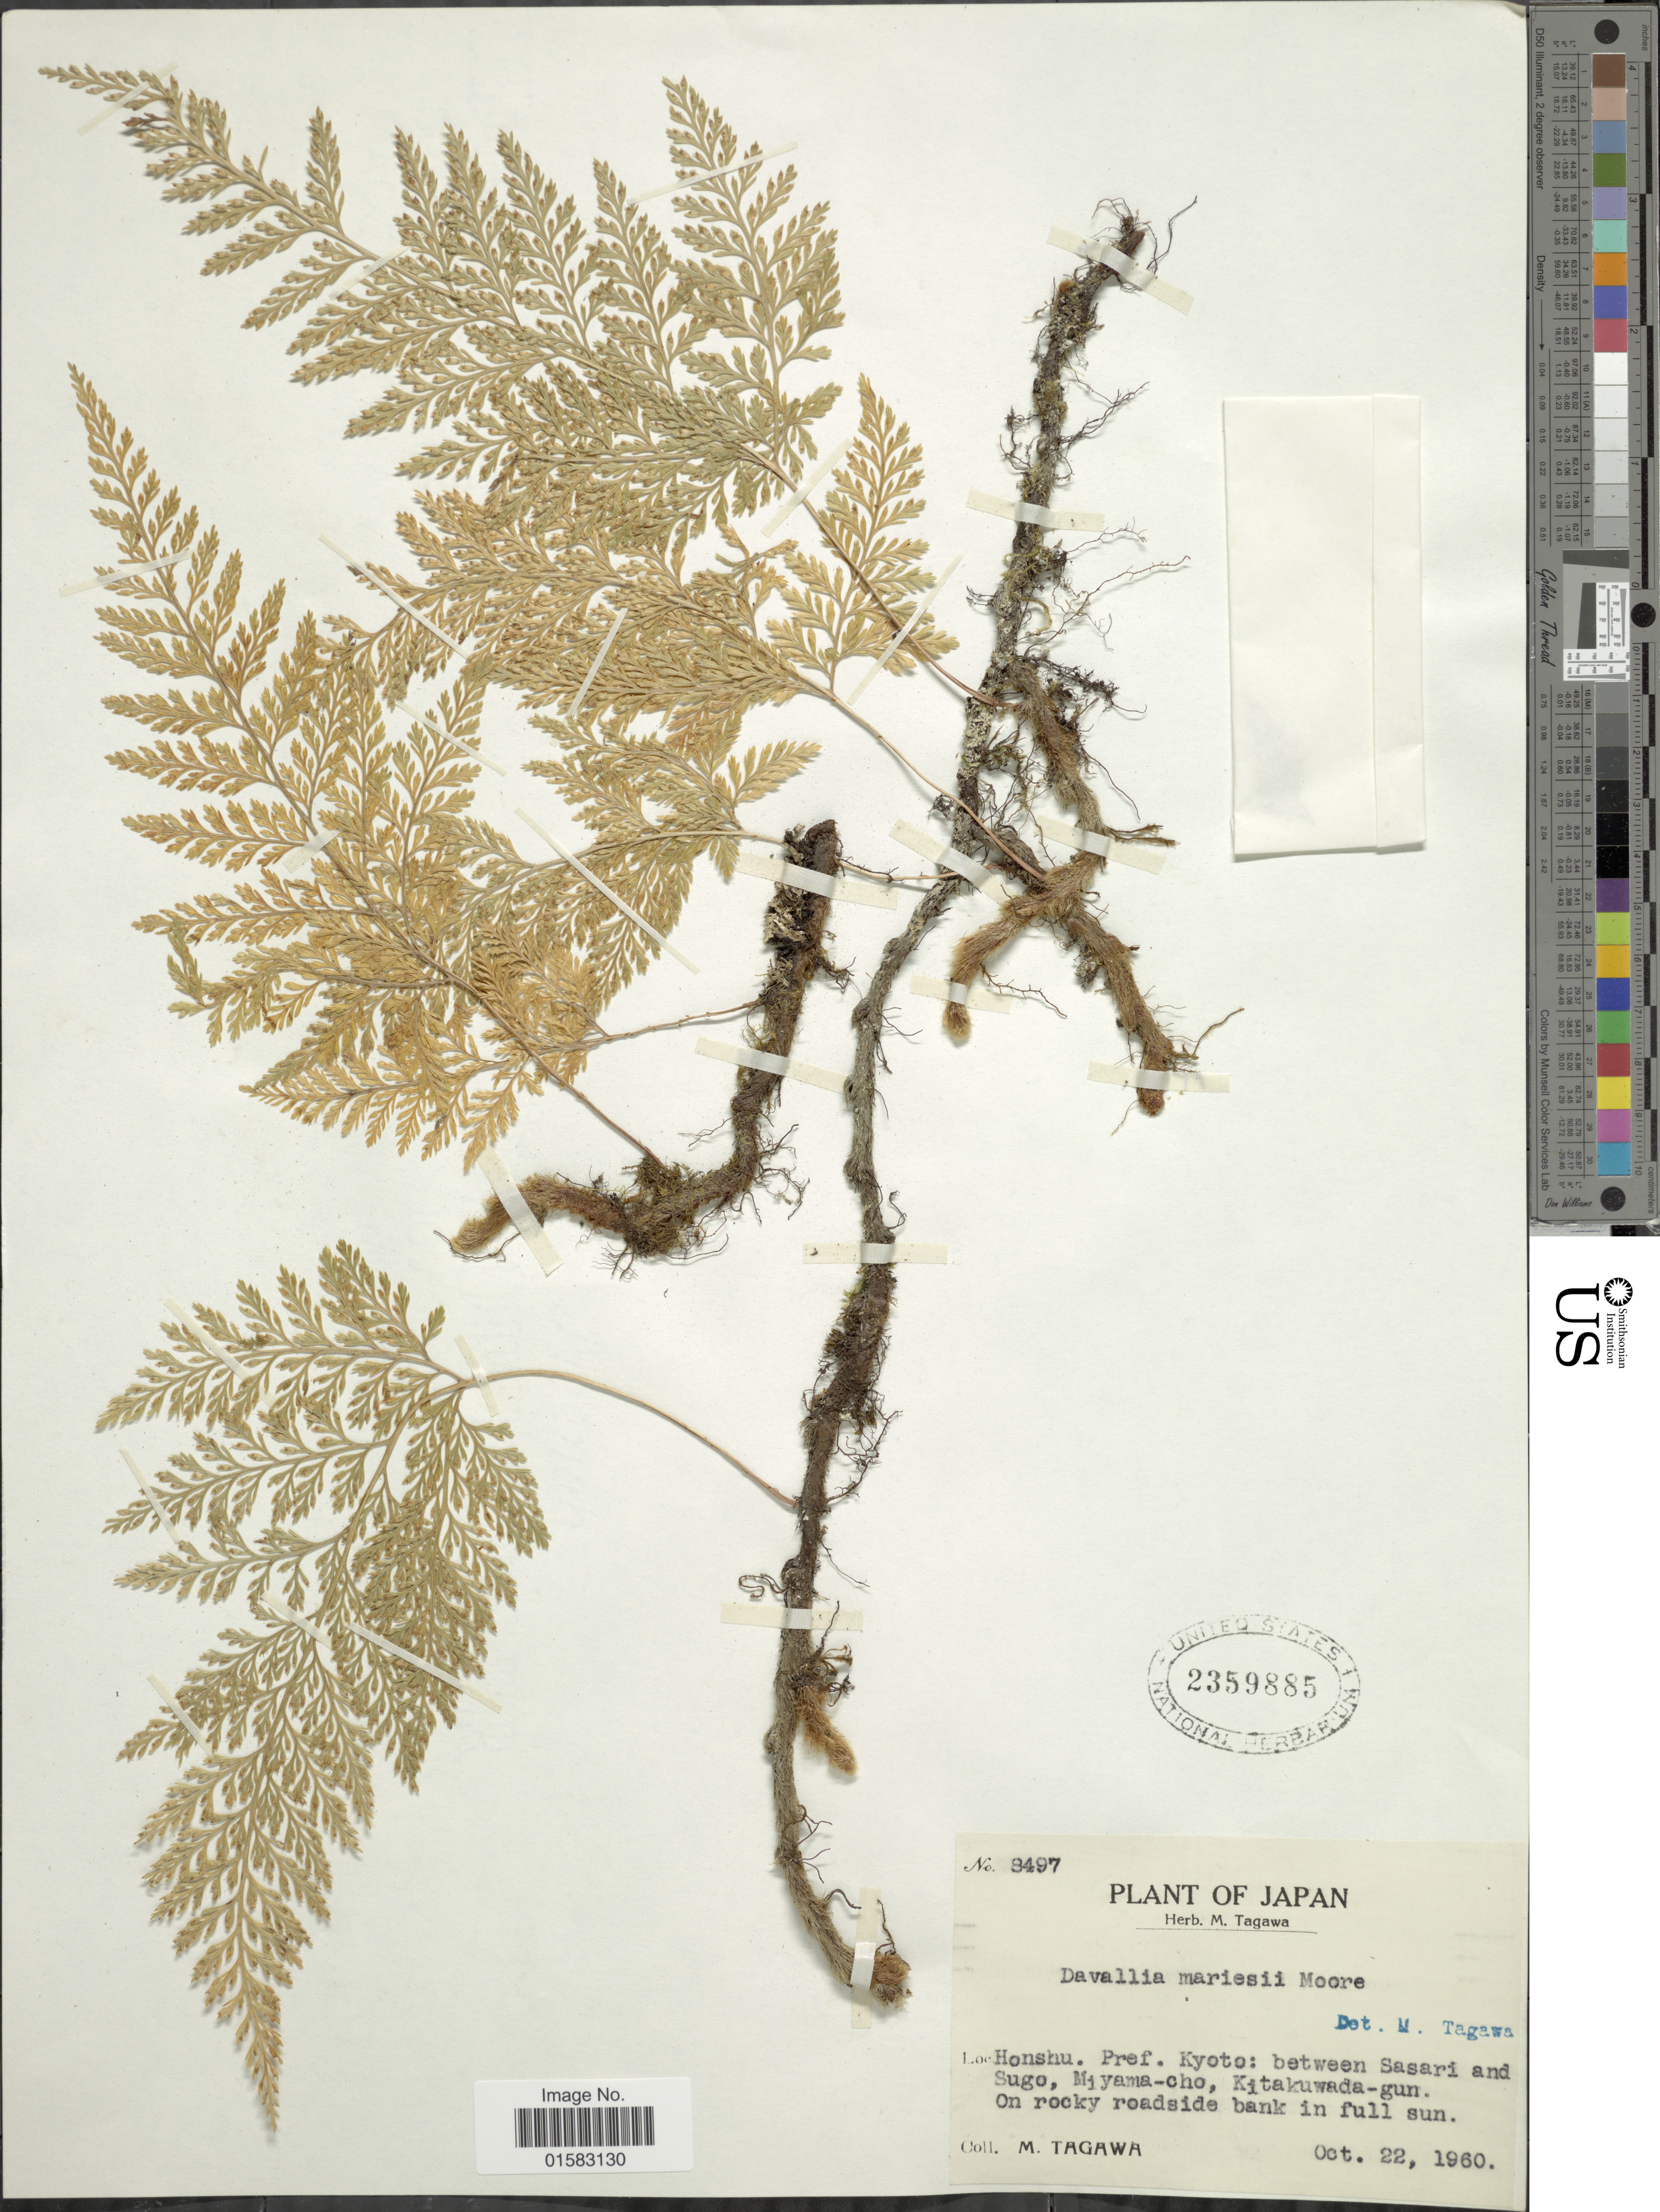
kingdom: Plantae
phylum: Tracheophyta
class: Polypodiopsida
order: Polypodiales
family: Davalliaceae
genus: Davallia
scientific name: Davallia trichomanoides var. trichomanoides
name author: Blume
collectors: M. Tagawa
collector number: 8497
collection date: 1960-10-22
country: Japan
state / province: Kyoto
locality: Honshu, between Sasari and Sugo, Miyama-cho, Kitakuwada-gun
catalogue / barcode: US 2359885